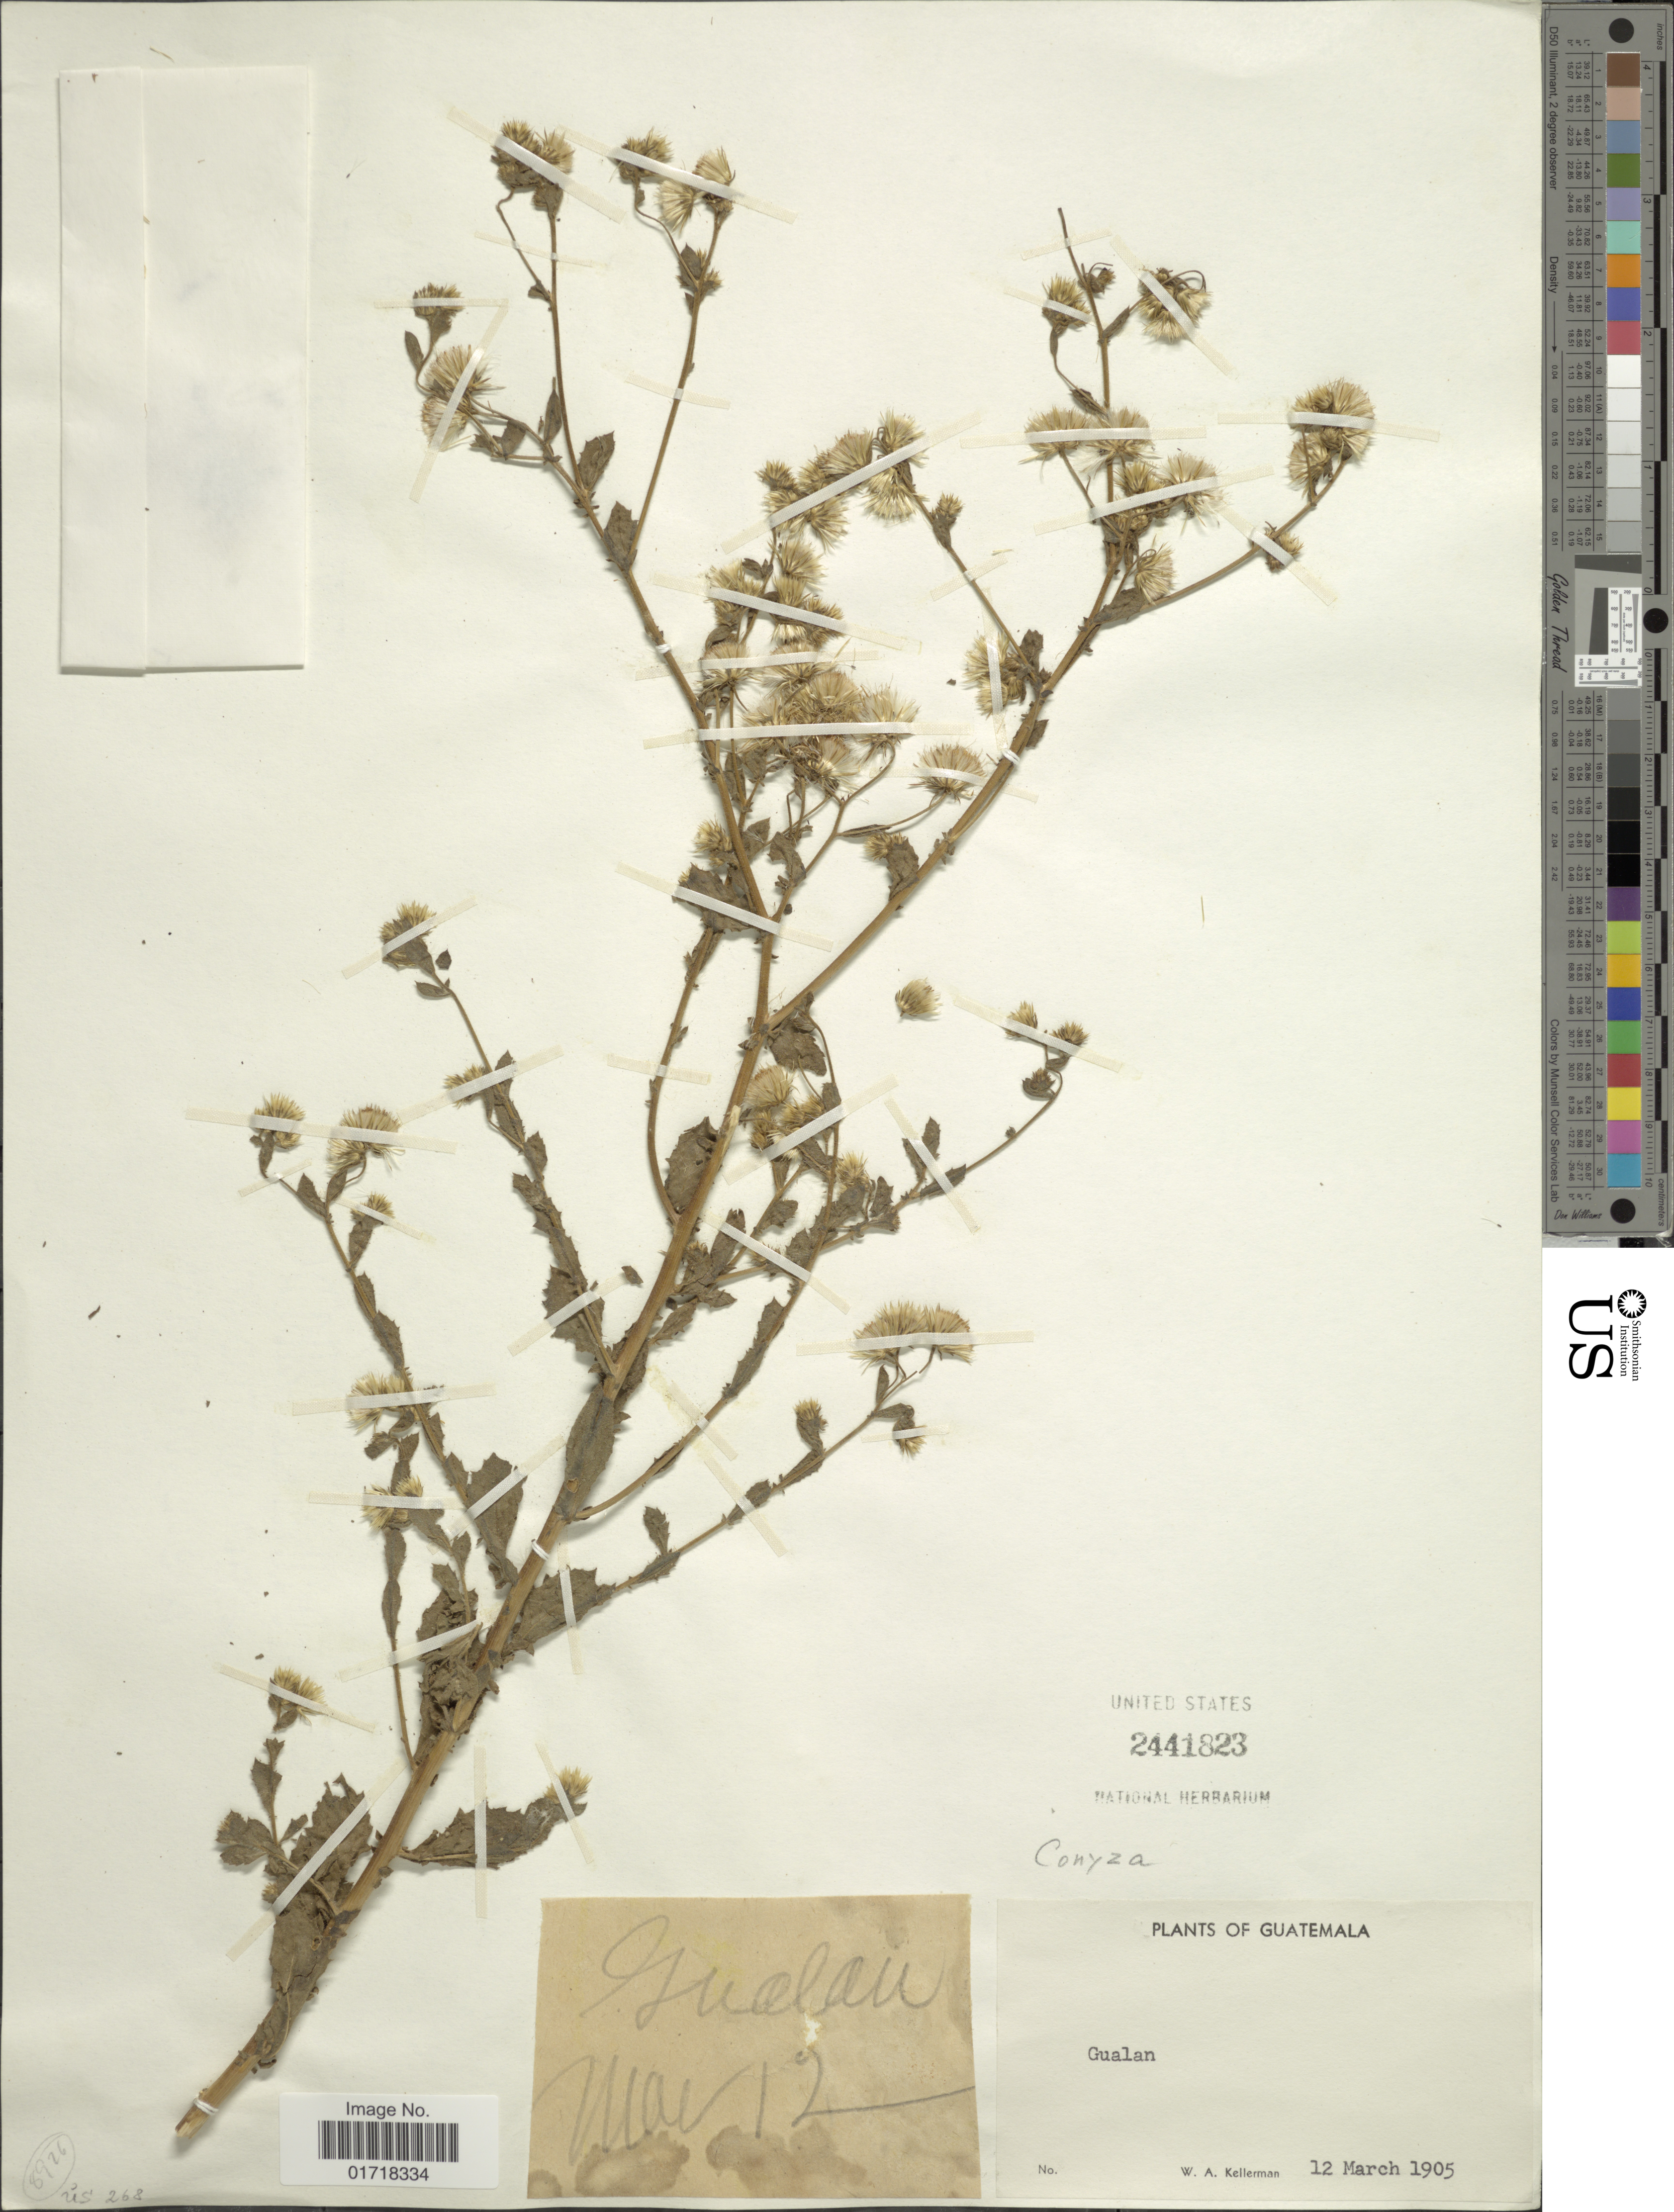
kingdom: Plantae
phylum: Tracheophyta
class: Magnoliopsida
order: Asterales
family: Asteraceae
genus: Pseudoconyza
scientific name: Pseudoconyza sp.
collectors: W. Kellerman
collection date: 1905-03-12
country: Guatemala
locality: Gualan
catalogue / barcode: US 2441823